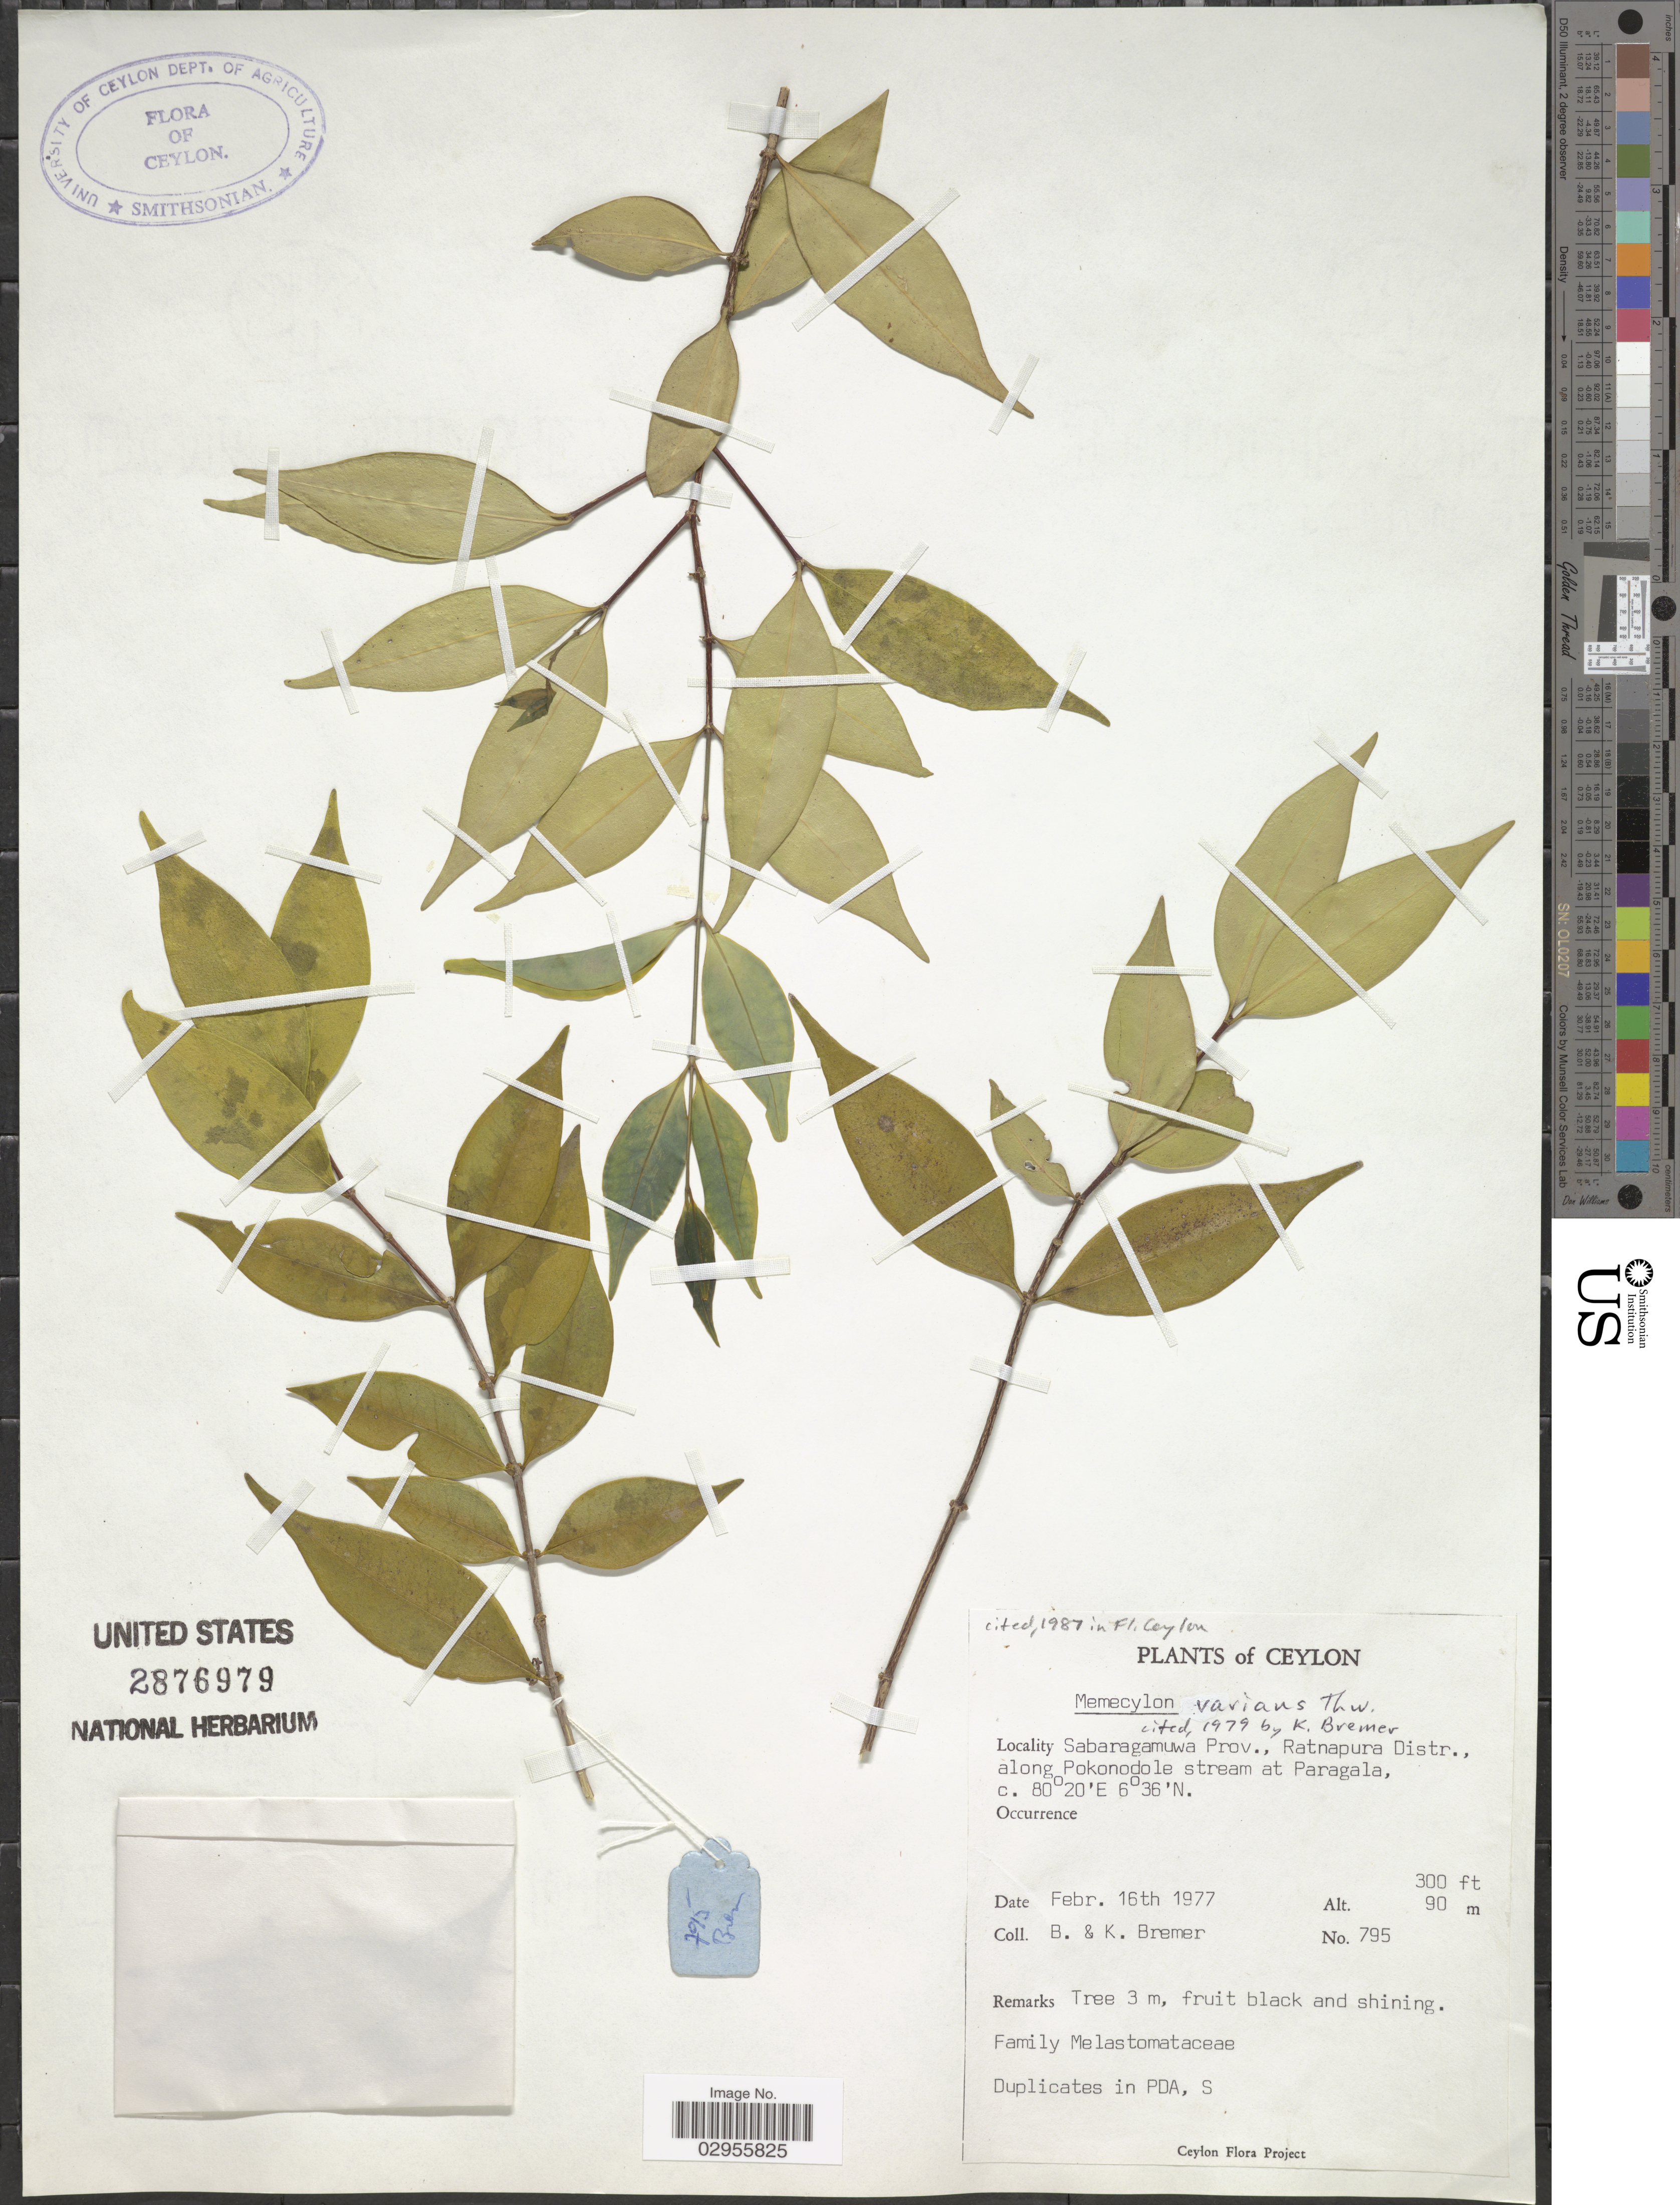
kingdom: Plantae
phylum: Tracheophyta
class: Magnoliopsida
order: Myrtales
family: Melastomataceae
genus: Memecylon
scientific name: Memecylon varians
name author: Thwaites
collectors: B. Bremer & K. Bremer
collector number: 795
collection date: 1977-02-16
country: Sri Lanka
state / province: Sabaragamuwa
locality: Ceylon, Ratnapura Distr., along Pokonodole stream at Paragala.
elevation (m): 91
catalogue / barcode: US 2876979